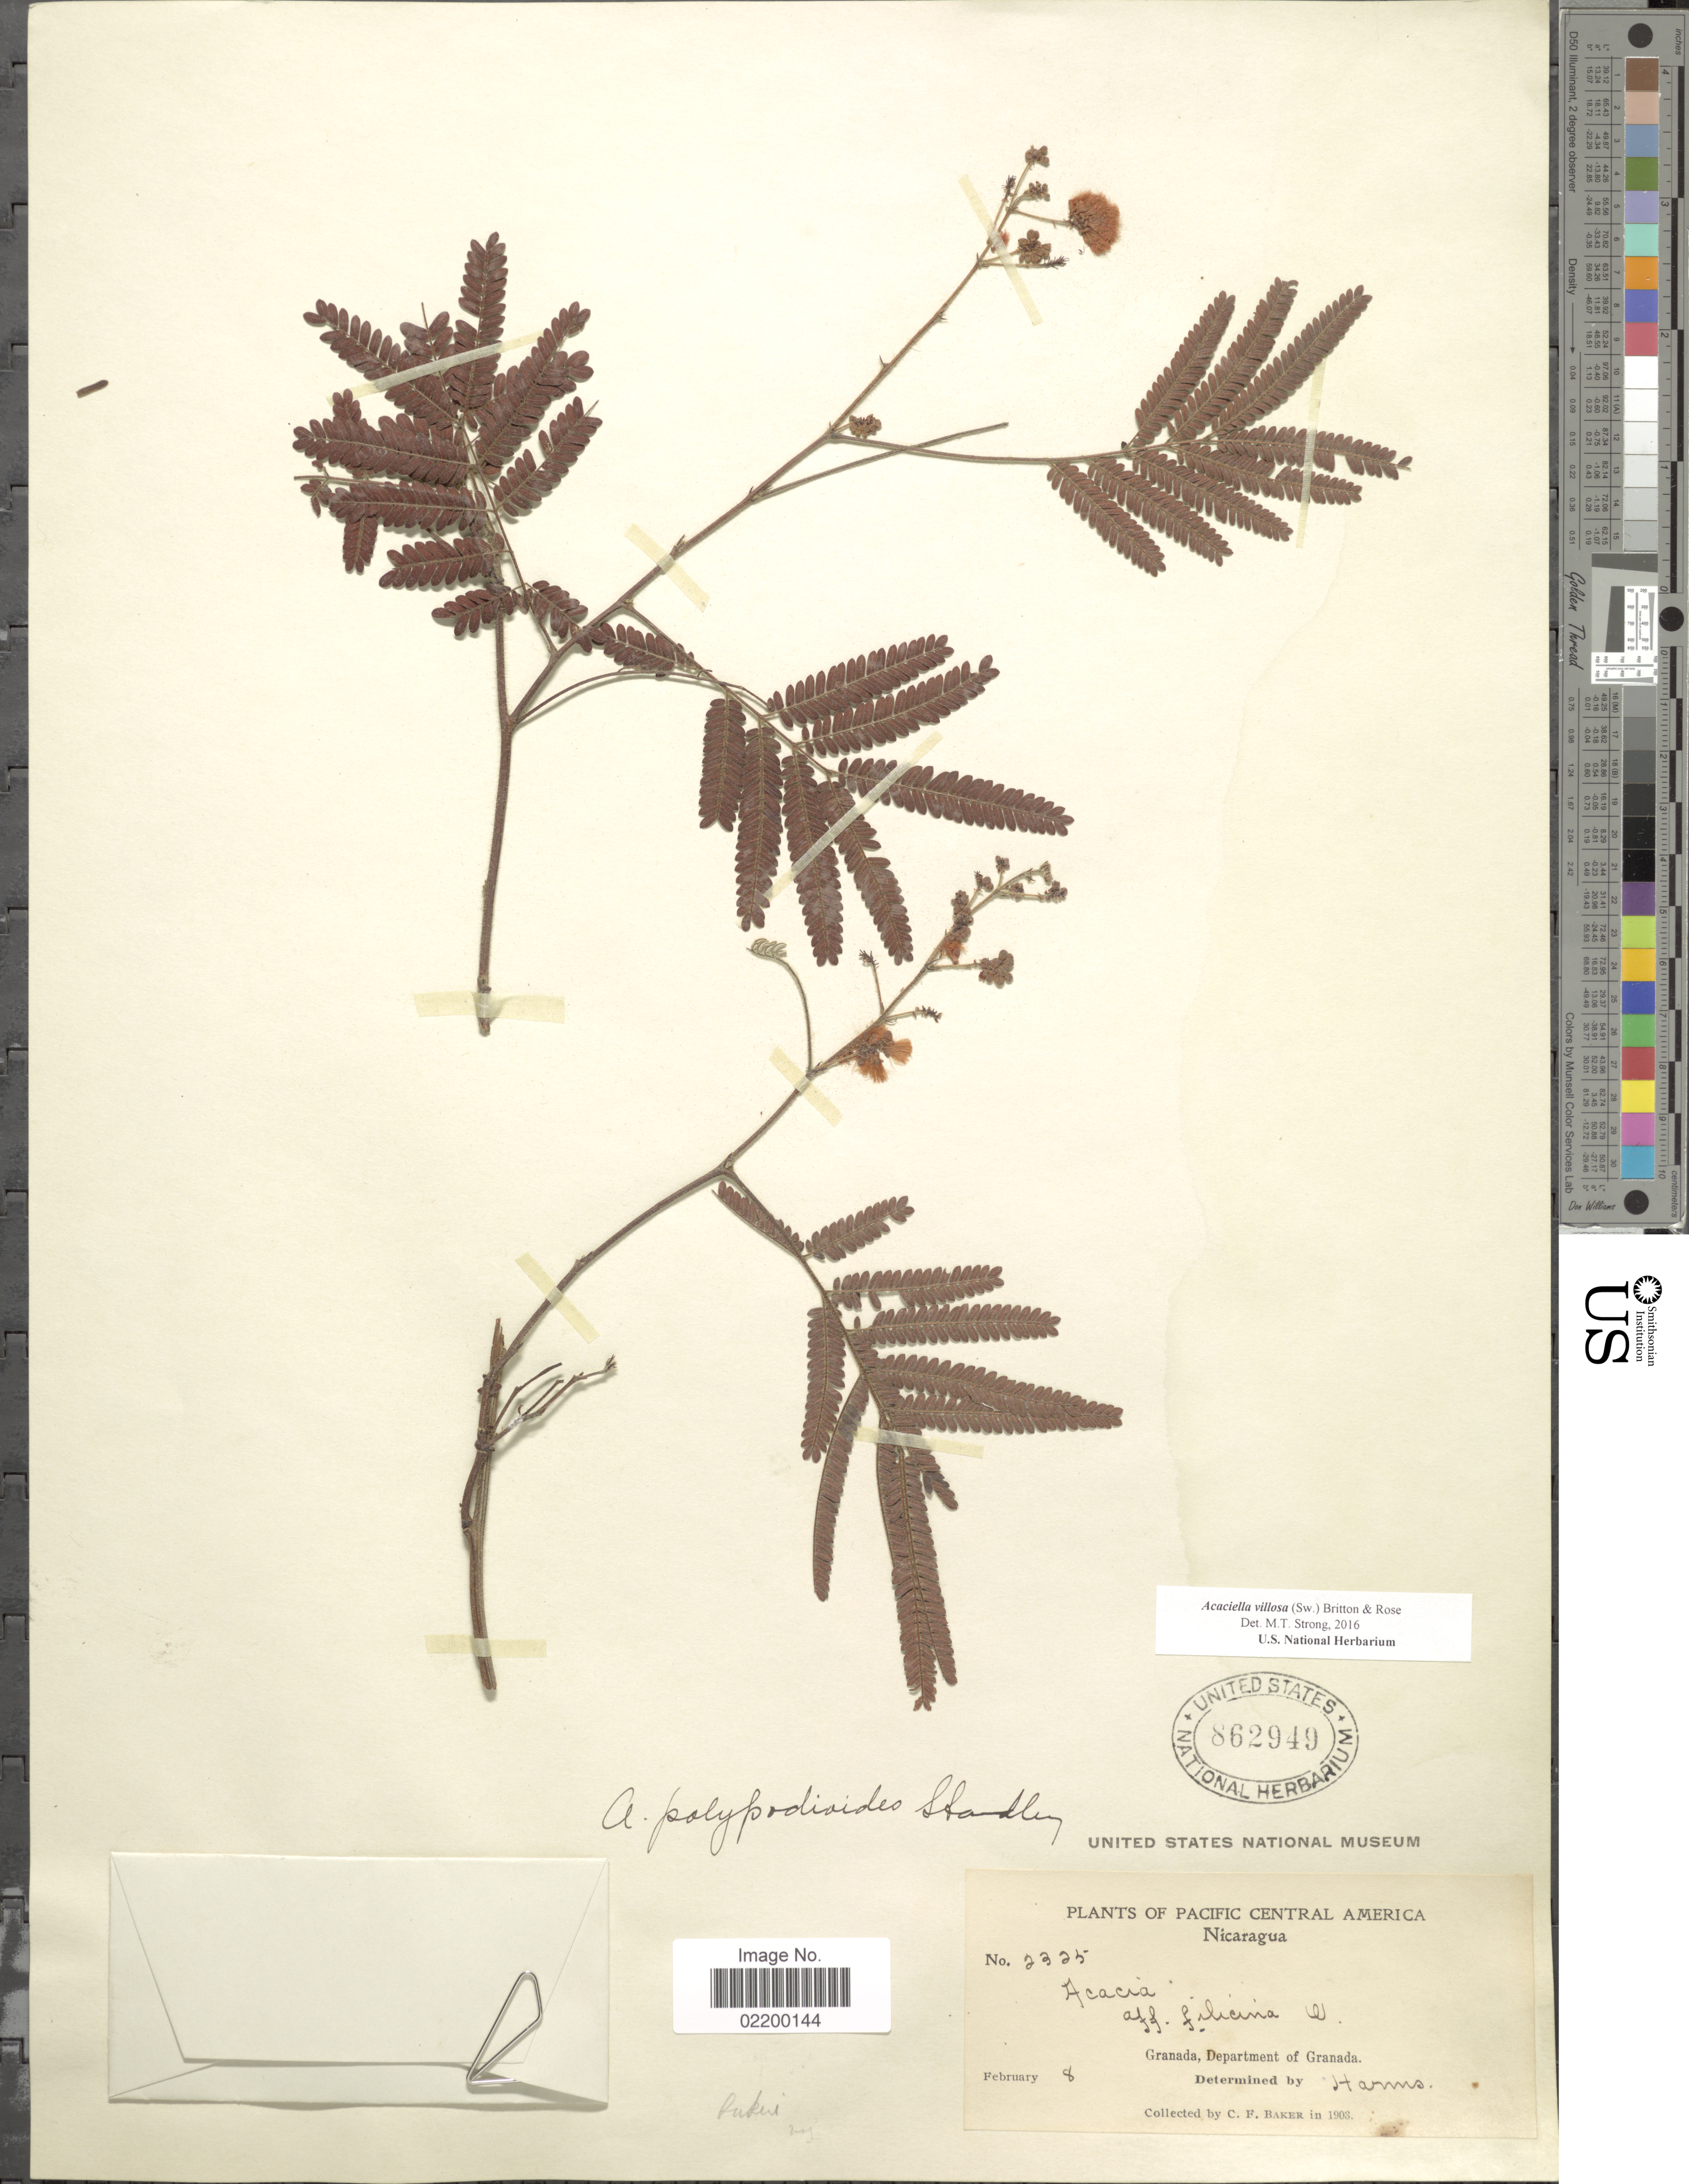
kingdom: Plantae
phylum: Tracheophyta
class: Magnoliopsida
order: Fabales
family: Fabaceae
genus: Acaciella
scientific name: Acaciella villosa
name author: (Sw.) Britton & Rose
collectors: C. F. Baker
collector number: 2325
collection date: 1903-02-08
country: Nicaragua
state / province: Granada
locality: Pacific Central America. Nicaragua. Granada, Department of Granada.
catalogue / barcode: US 862949